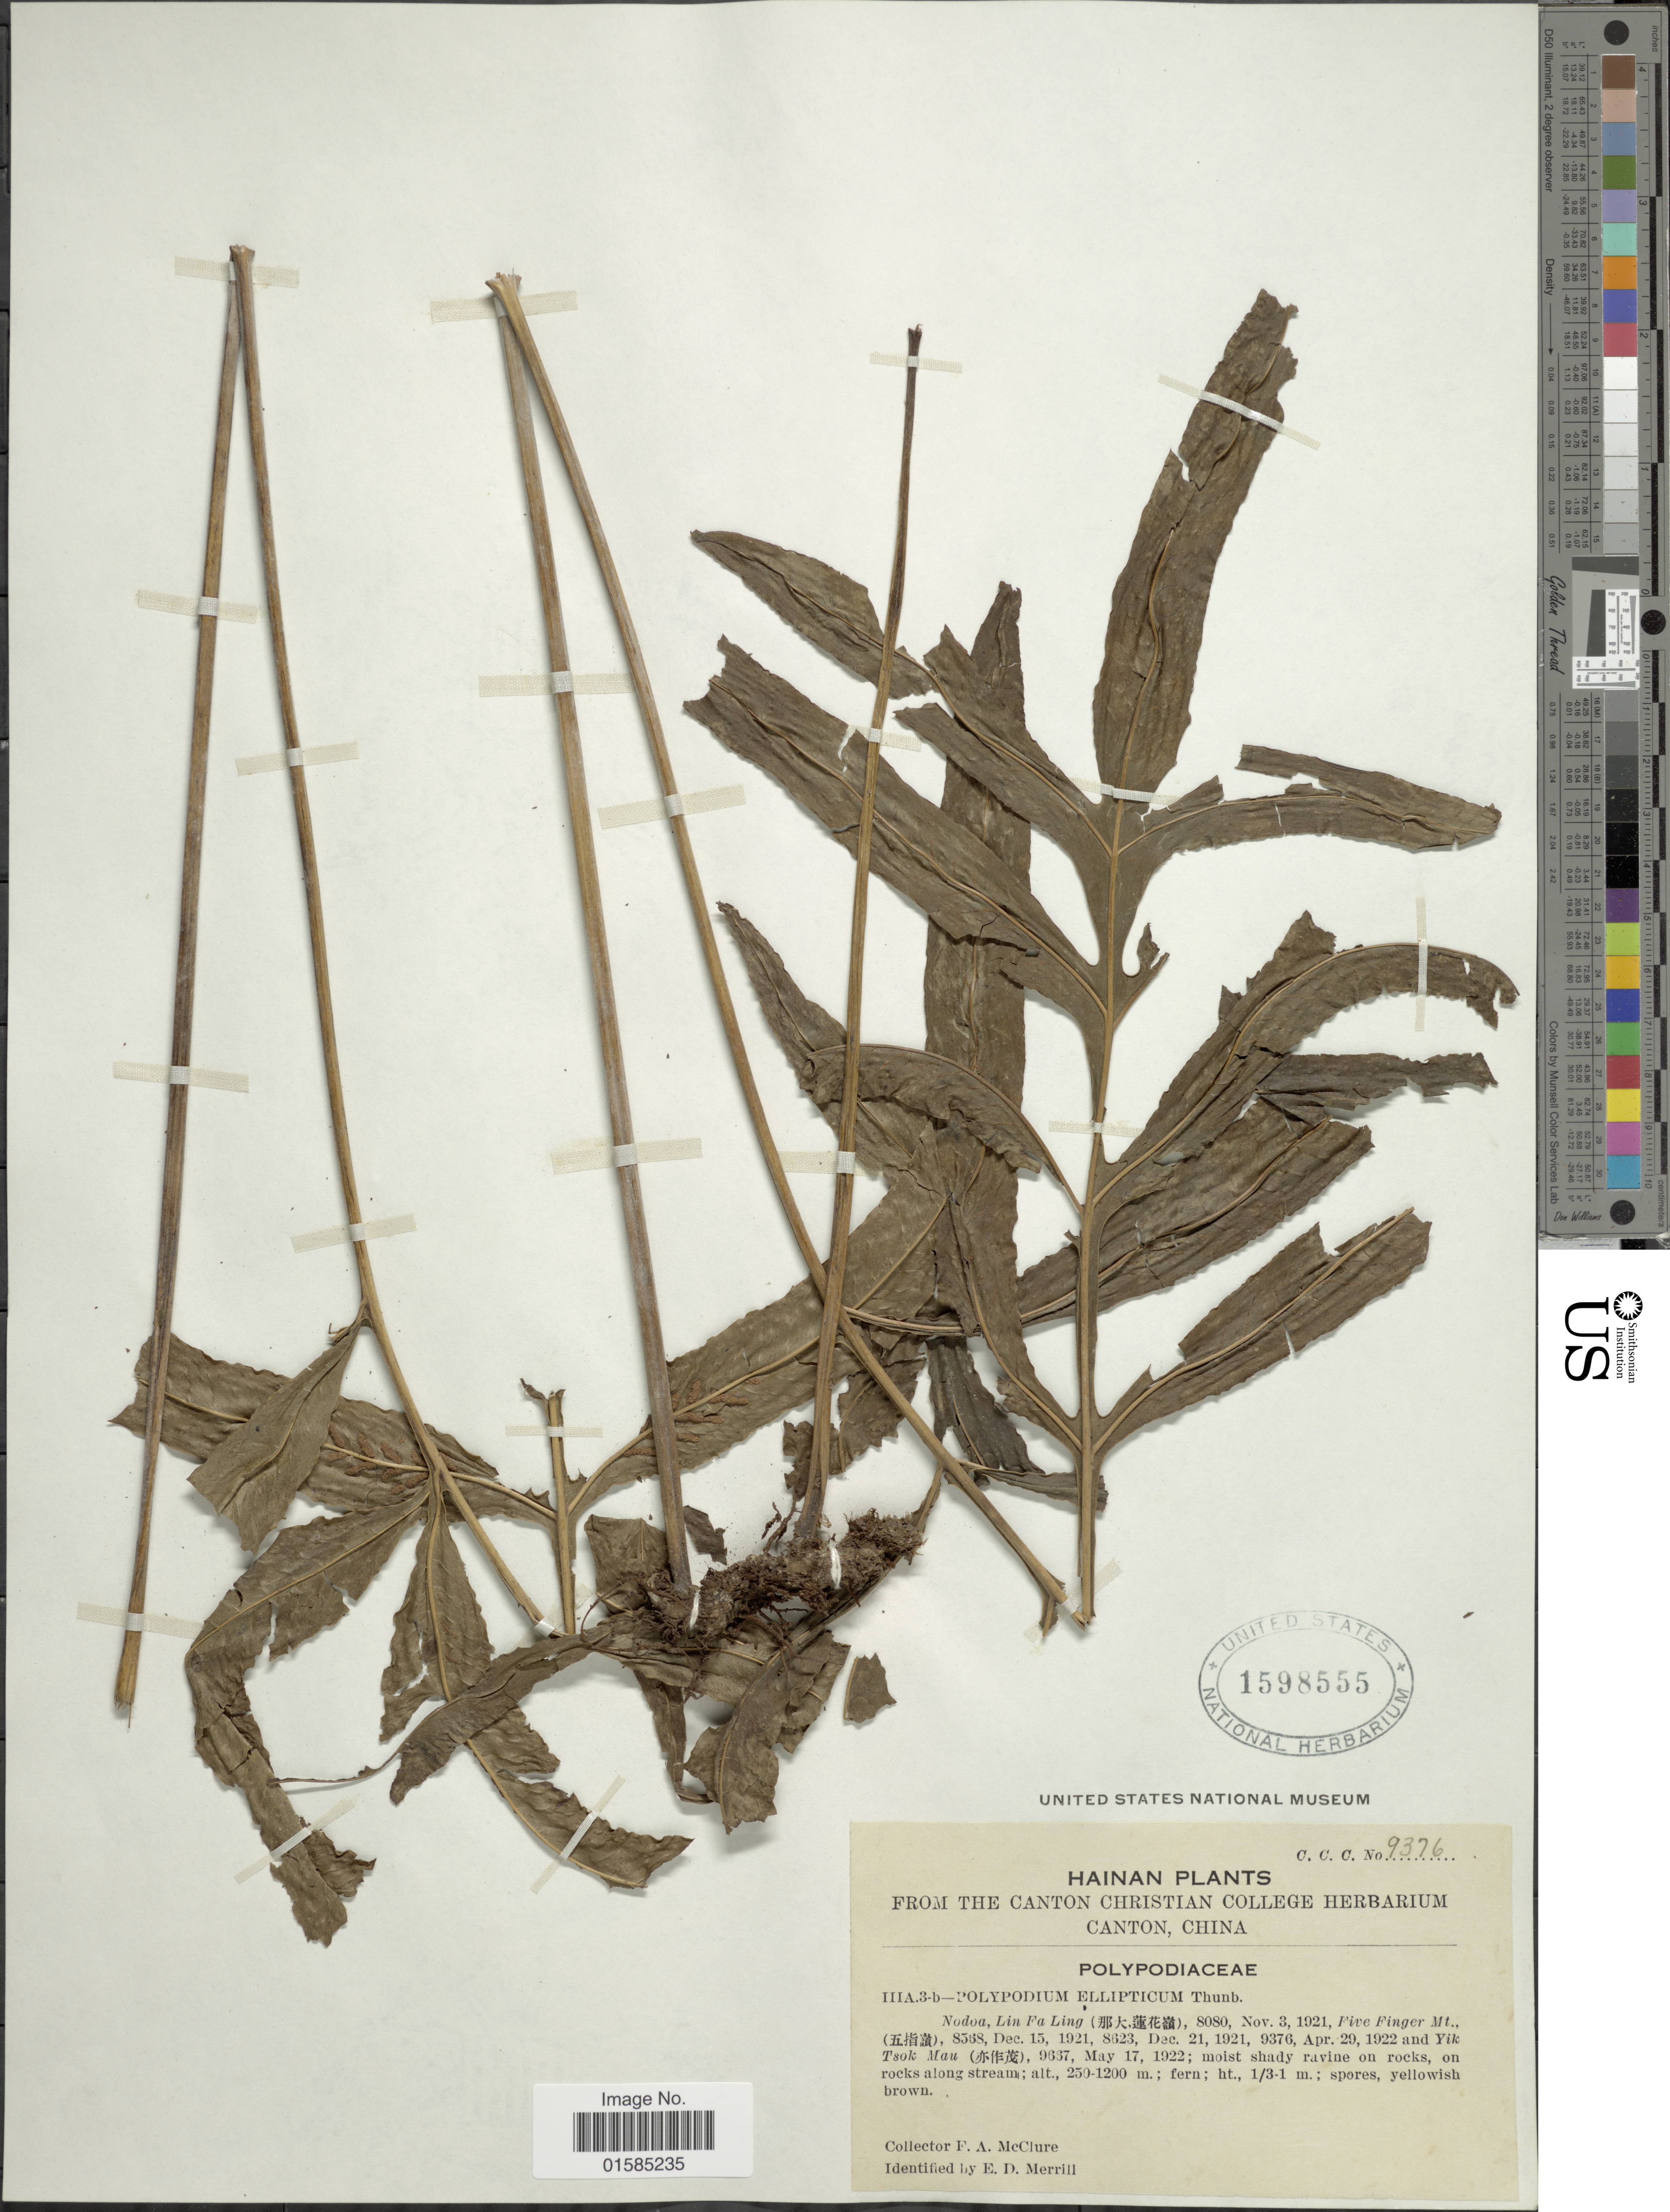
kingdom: Plantae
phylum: Tracheophyta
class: Polypodiopsida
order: Polypodiales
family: Polypodiaceae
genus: Leptochilus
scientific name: Leptochilus ellipticus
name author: (Thunb.) Noot.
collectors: F. A. McClure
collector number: C. C. C. 9376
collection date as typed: T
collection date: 1921-11-03/1922-05-17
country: China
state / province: Hainan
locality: Hainan, Nodoa, Lin Fa Ling, Five Finger Mt., Yik Tsok Mau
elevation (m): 250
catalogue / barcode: US 1598555